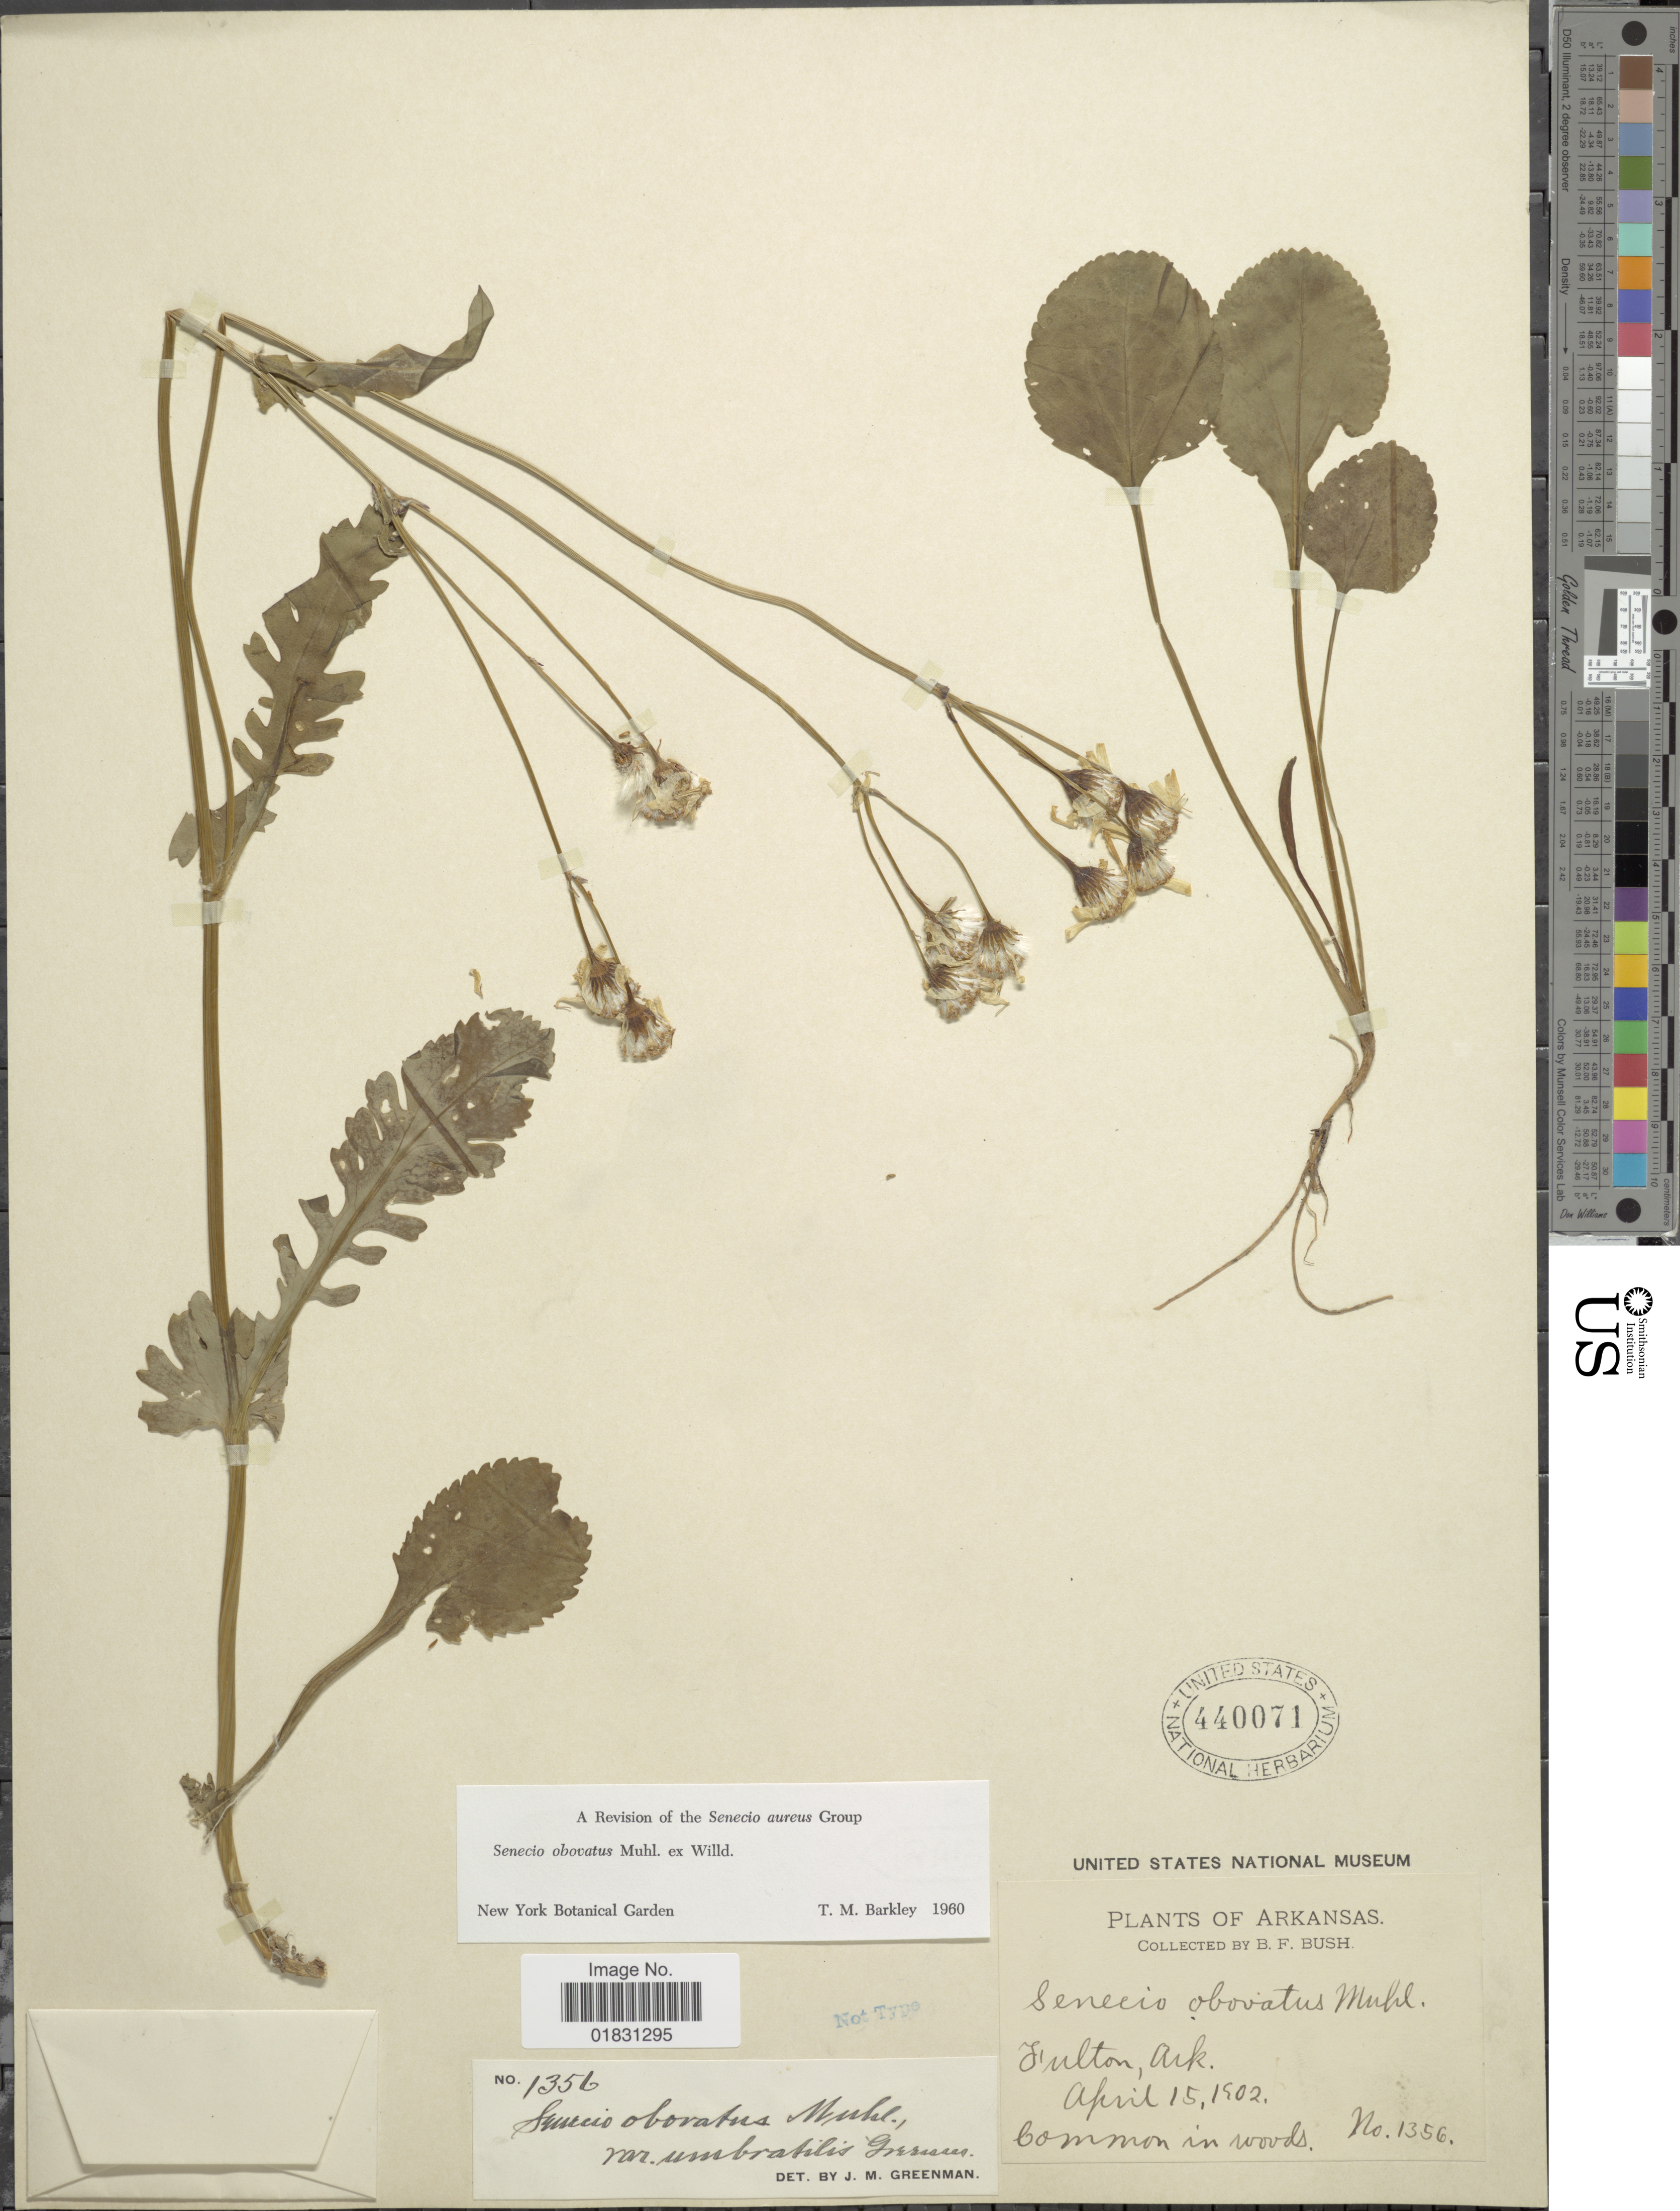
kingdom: Plantae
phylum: Tracheophyta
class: Magnoliopsida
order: Asterales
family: Asteraceae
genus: Packera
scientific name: Packera obovata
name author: (Muhl. ex Willd.) W.A. Weber & Á. Löve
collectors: B. F. Bush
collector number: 1356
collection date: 1902-04-15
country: United States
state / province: Arkansas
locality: Fulton, Ark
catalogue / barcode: US 440071